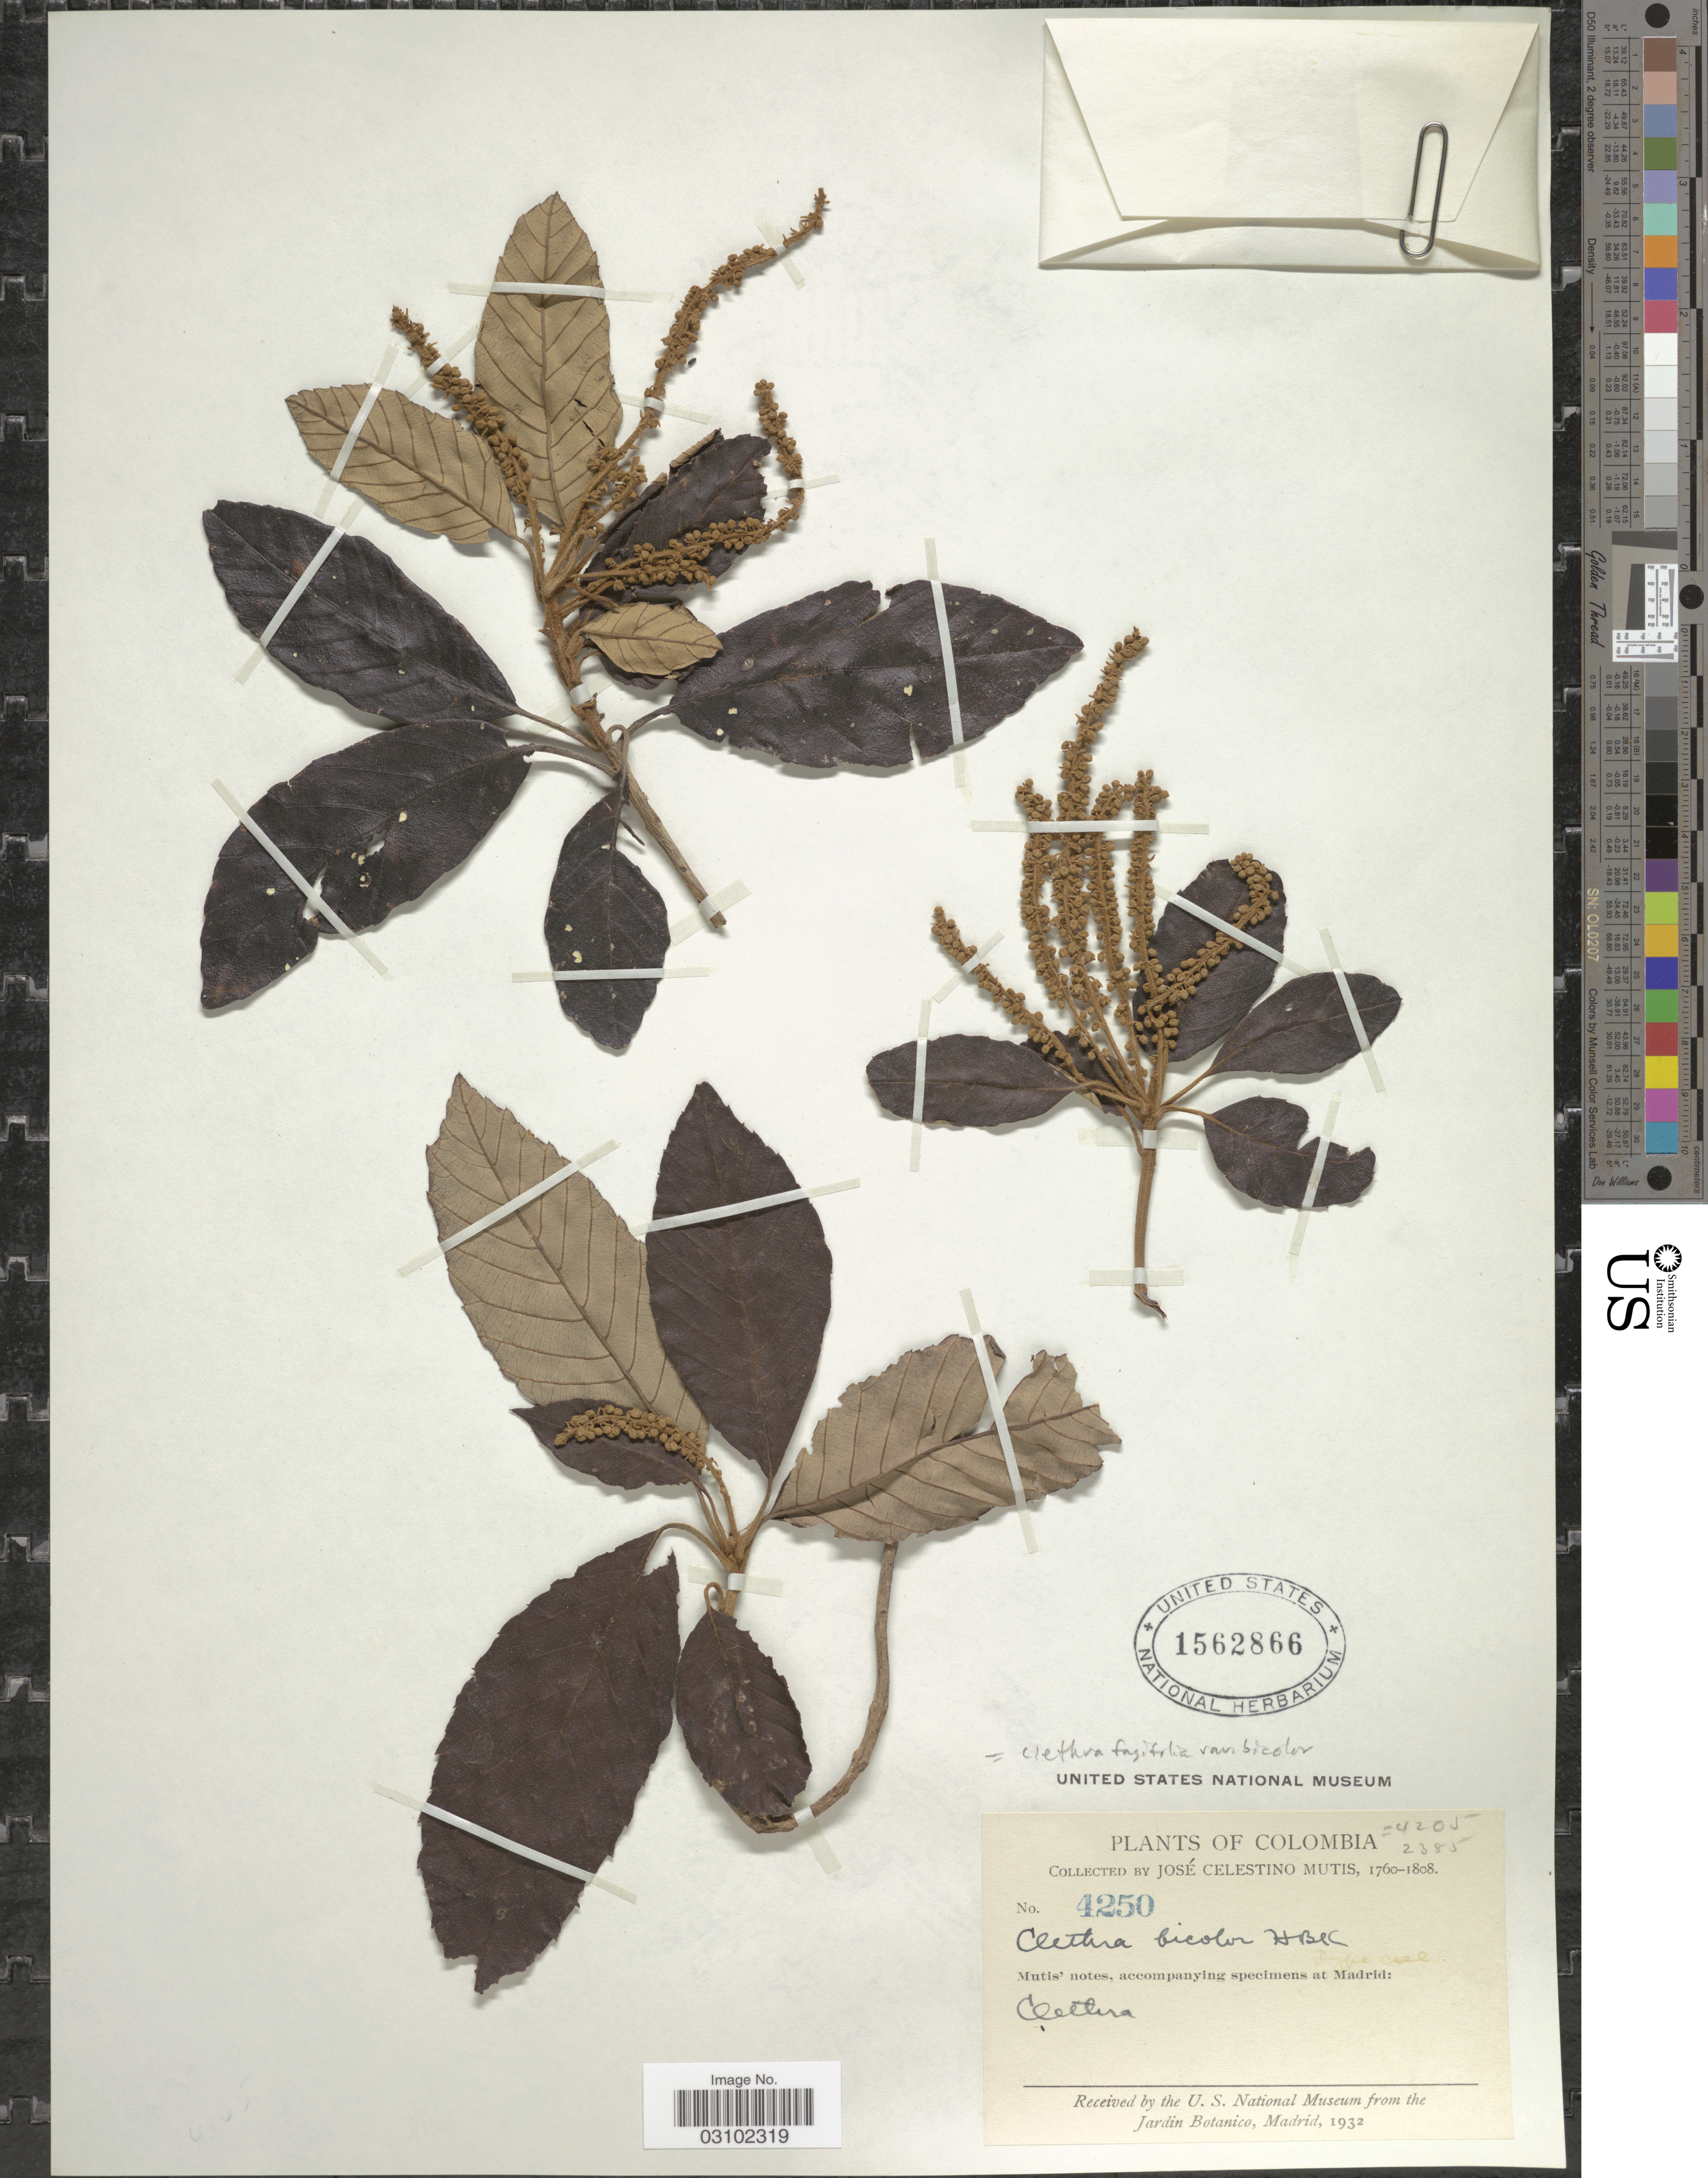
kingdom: Plantae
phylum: Tracheophyta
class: Magnoliopsida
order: Ericales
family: Clethraceae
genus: Clethra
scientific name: Clethra fagifolia var. bicolor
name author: Kunth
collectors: J. C. B. Mutis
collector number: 4250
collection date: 1760/1808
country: Colombia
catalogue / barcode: US 1562866